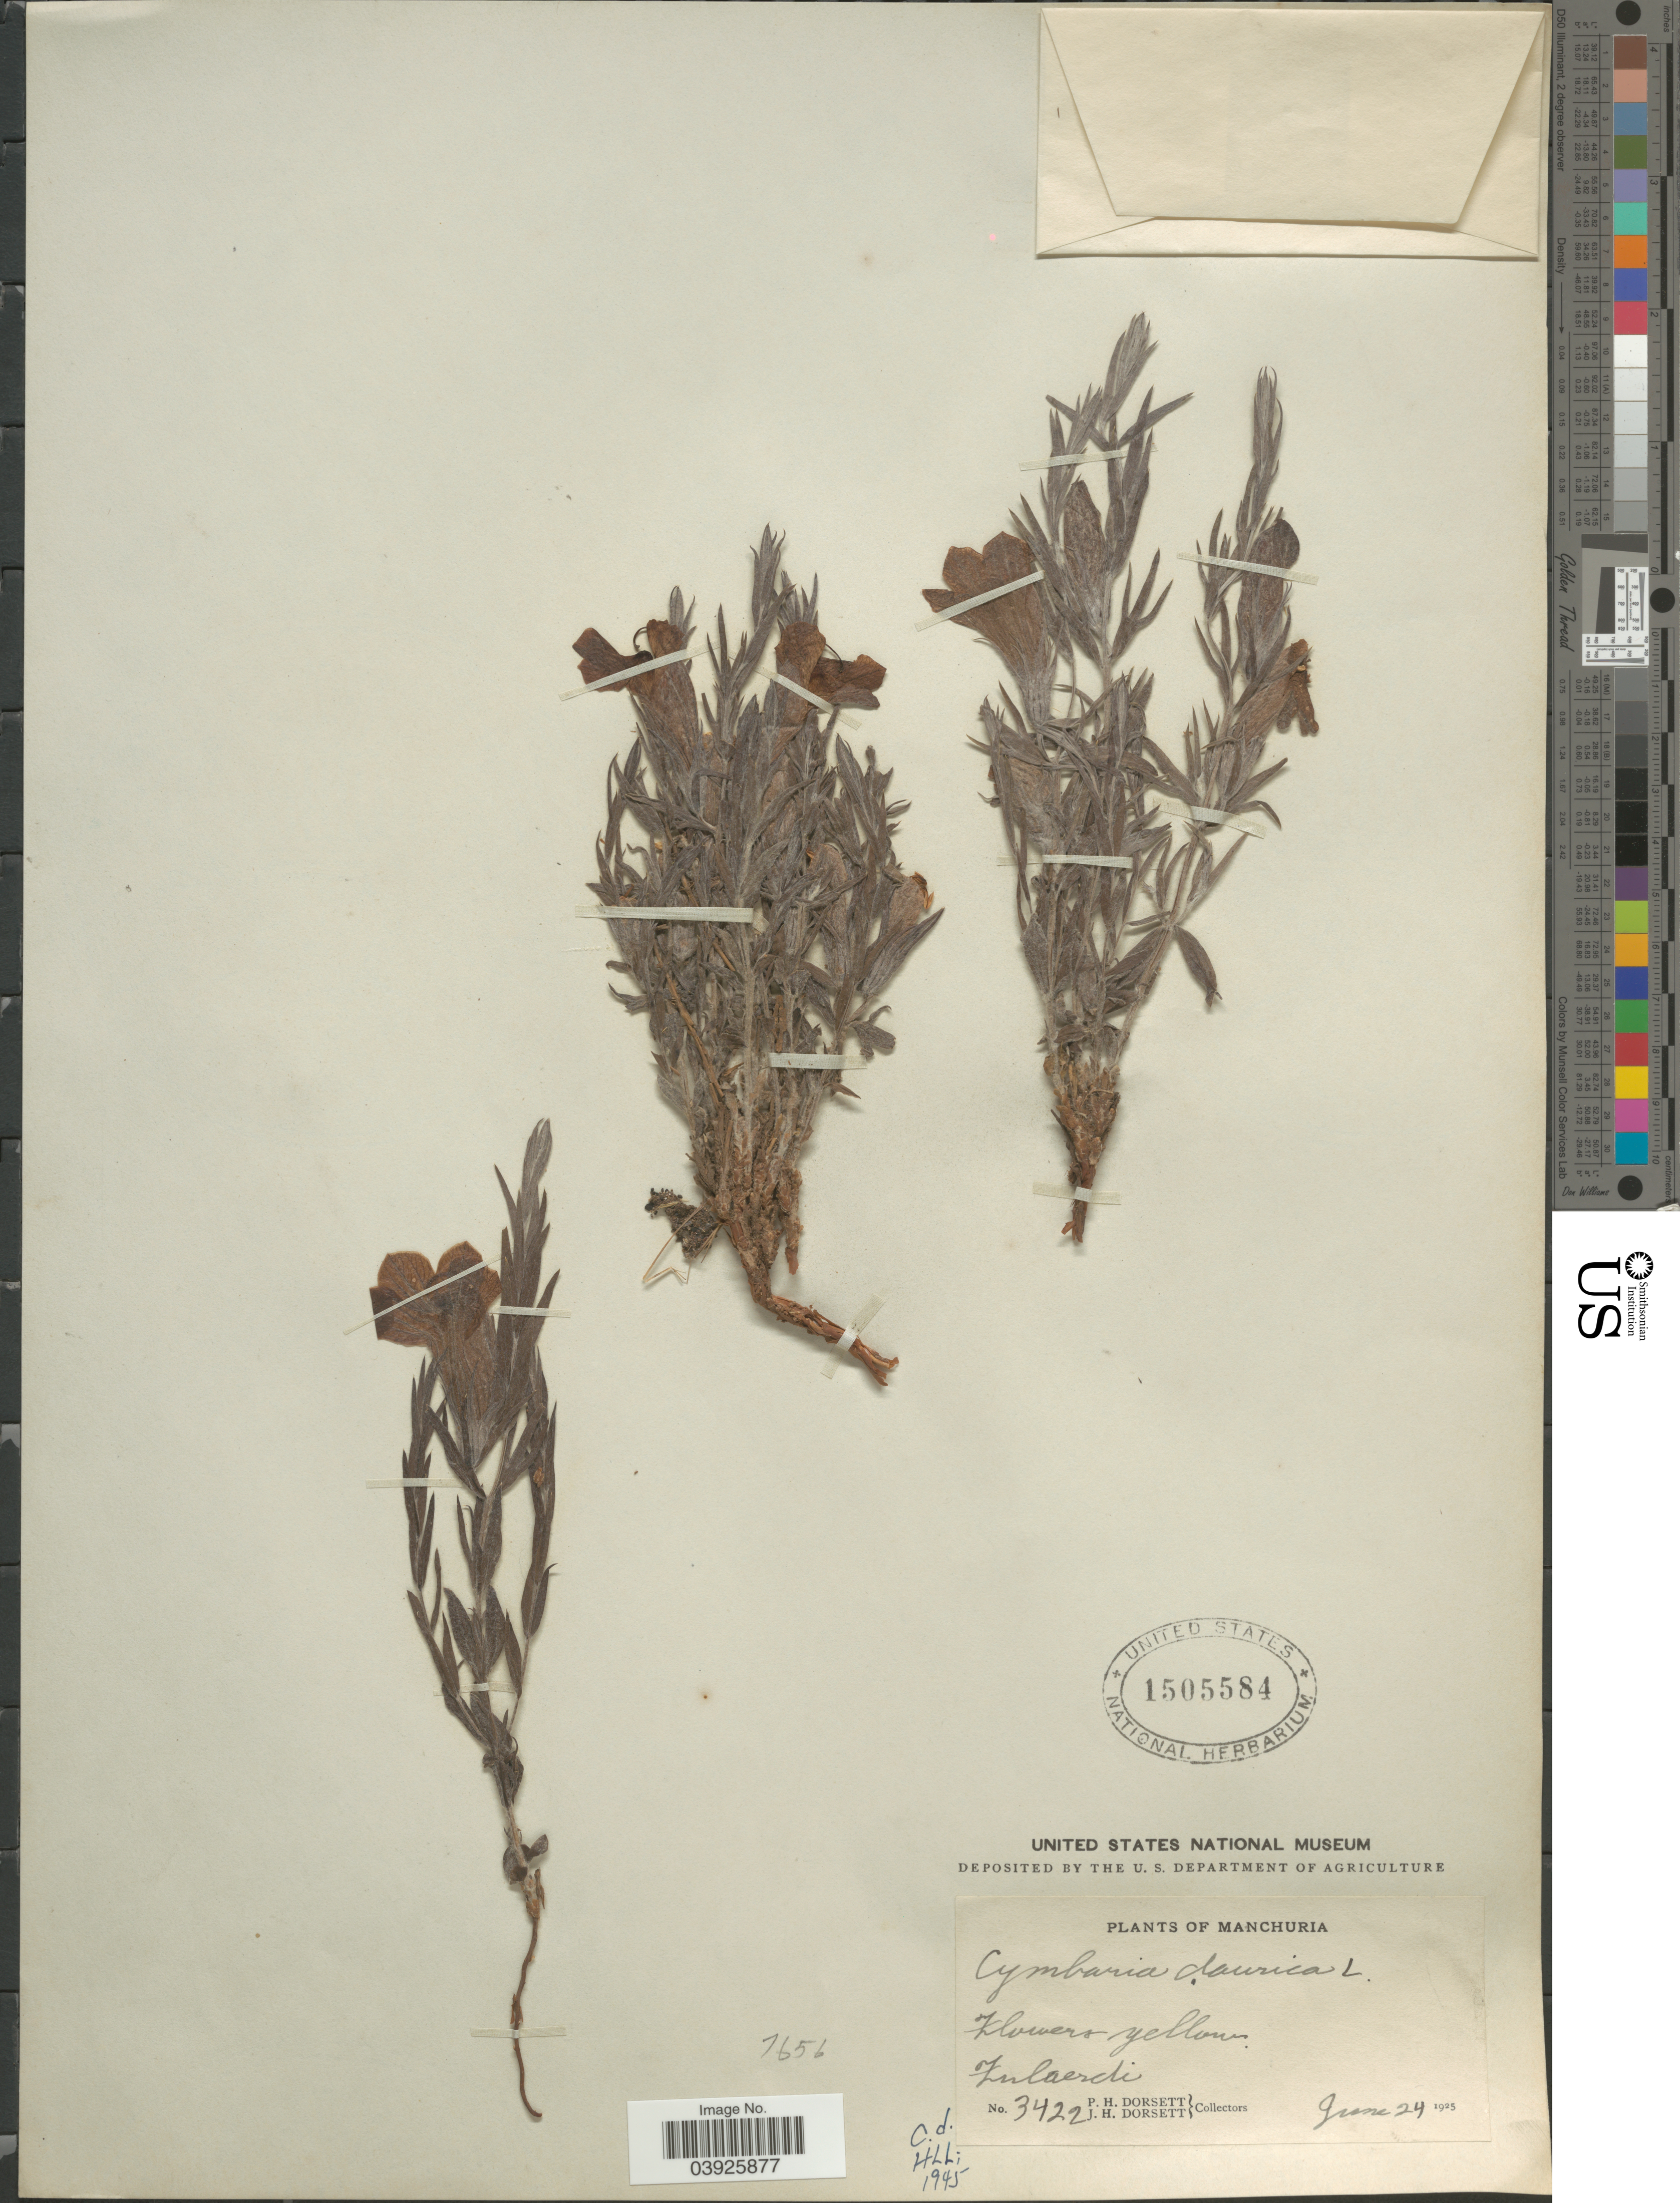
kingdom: Plantae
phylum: Tracheophyta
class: Magnoliopsida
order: Lamiales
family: Orobanchaceae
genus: Cymbaria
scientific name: Cymbaria daurica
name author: L.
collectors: P. H. Dorsett & J. Dorsett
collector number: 3422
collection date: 1925-06-24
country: China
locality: Manchuria. Zulaerdi.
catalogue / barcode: US 1505584